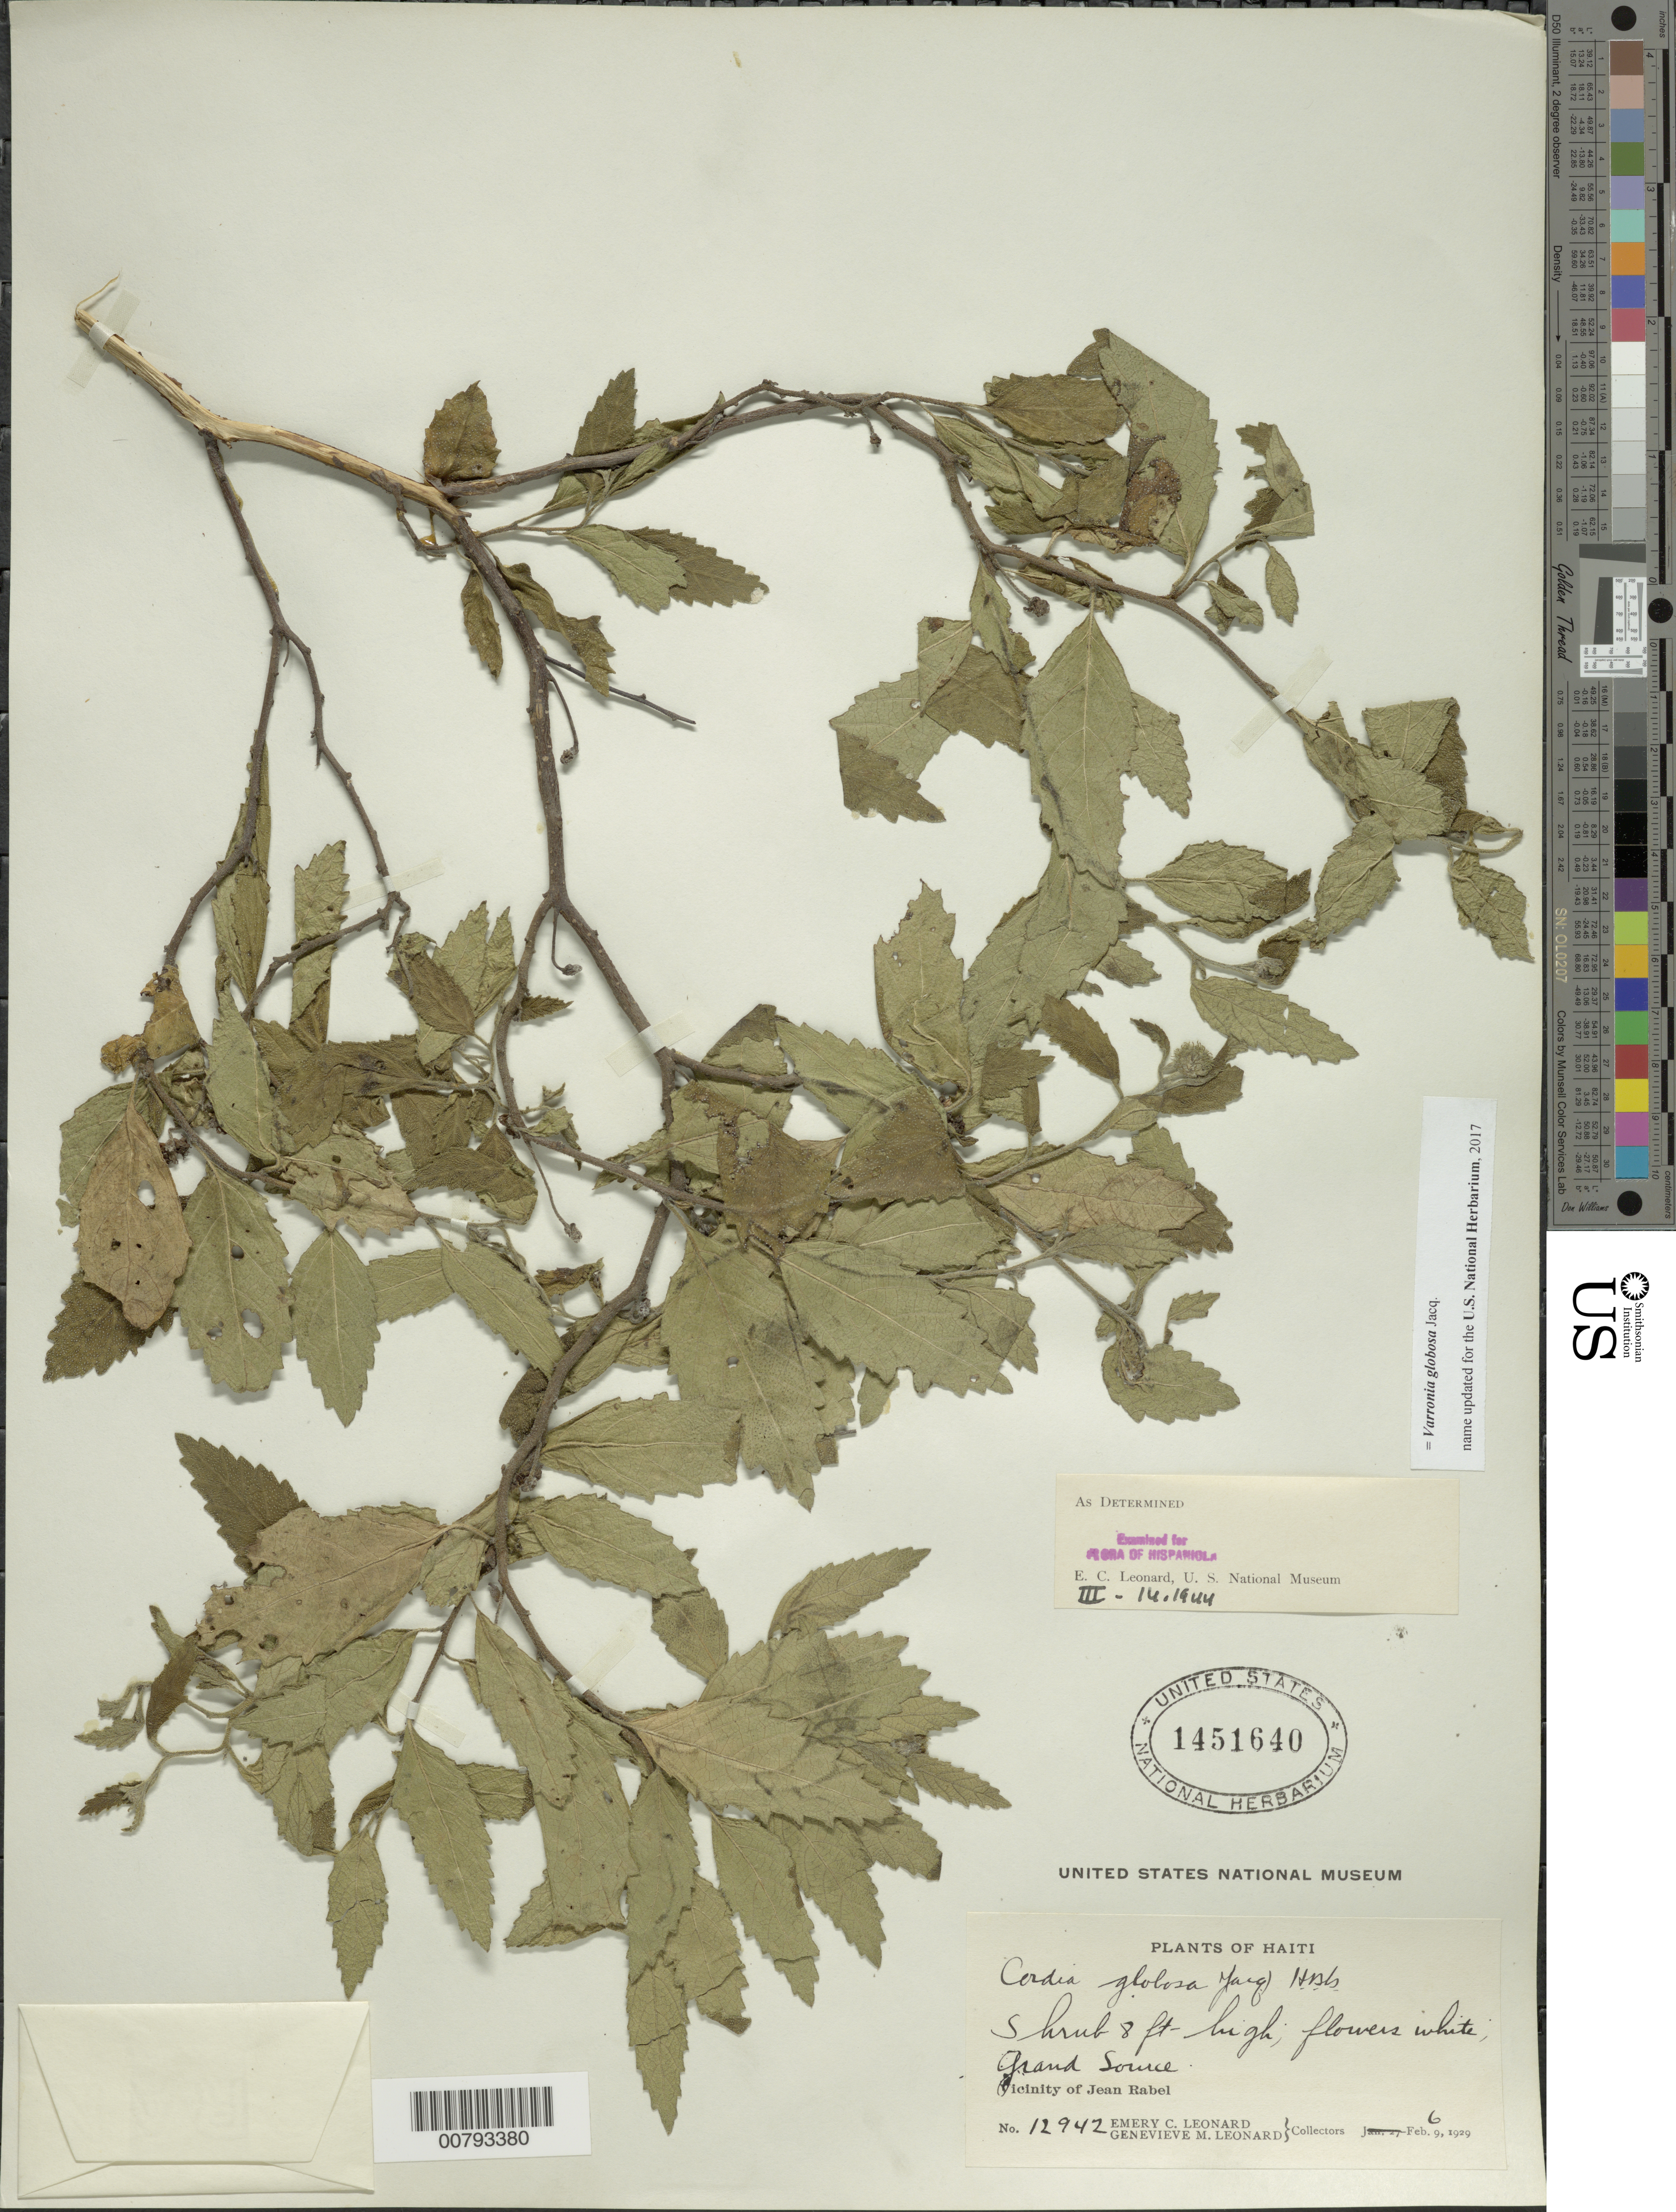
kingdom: Plantae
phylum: Tracheophyta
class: Magnoliopsida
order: Boraginales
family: Cordiaceae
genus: Varronia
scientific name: Varronia globosa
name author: Jacq.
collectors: E. C. Leonard & G. M. Leonard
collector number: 12942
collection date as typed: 06 Feb 1929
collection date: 1929-02-06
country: Haiti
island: Hispaniola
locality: Vicinity of Jean Rabel, Grand Source.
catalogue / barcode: US 1451640